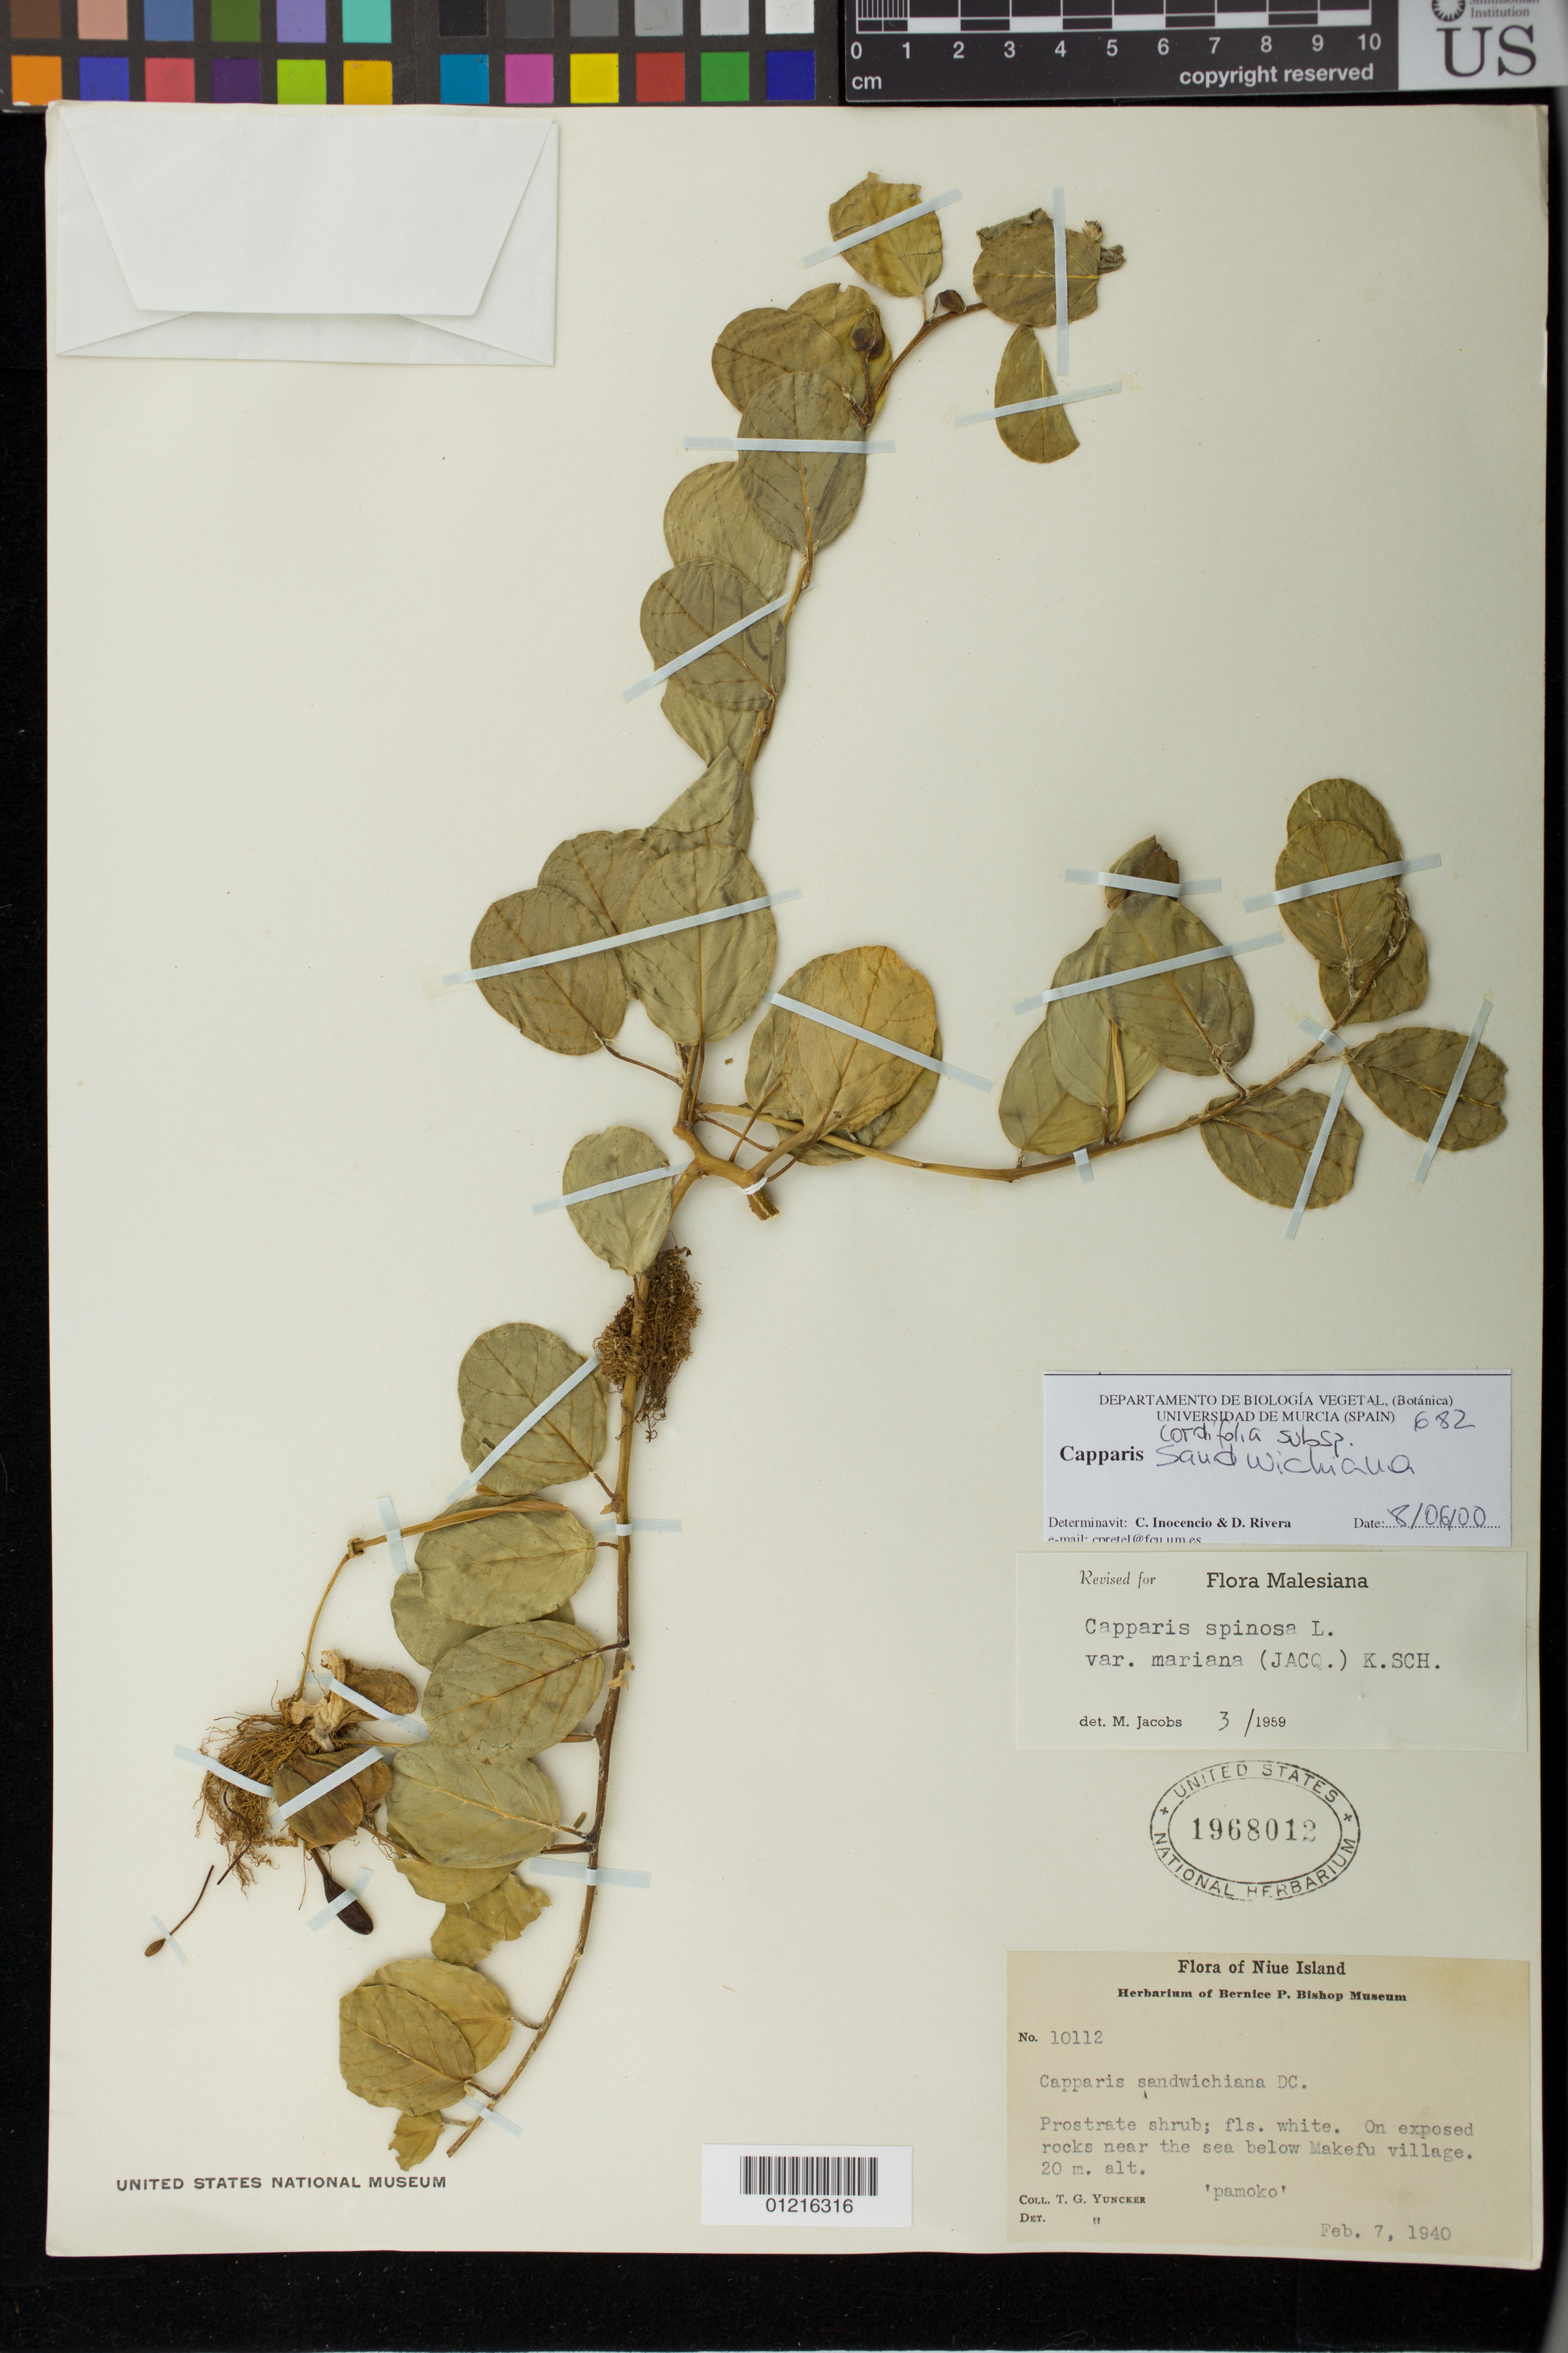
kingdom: Plantae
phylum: Tracheophyta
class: Magnoliopsida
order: Brassicales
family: Capparaceae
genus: Capparis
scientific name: Capparis sandwichiana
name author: DC.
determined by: Wagner, W. L., (BOT), Smithsonian Institution - National Museum of Natural History (UNITED STATES)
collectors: T. G. Yuncker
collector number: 10112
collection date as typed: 07 Feb 1940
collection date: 1940-02-07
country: Niue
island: Niue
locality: Near the village of Makefu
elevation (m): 20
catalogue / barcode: US 1968012